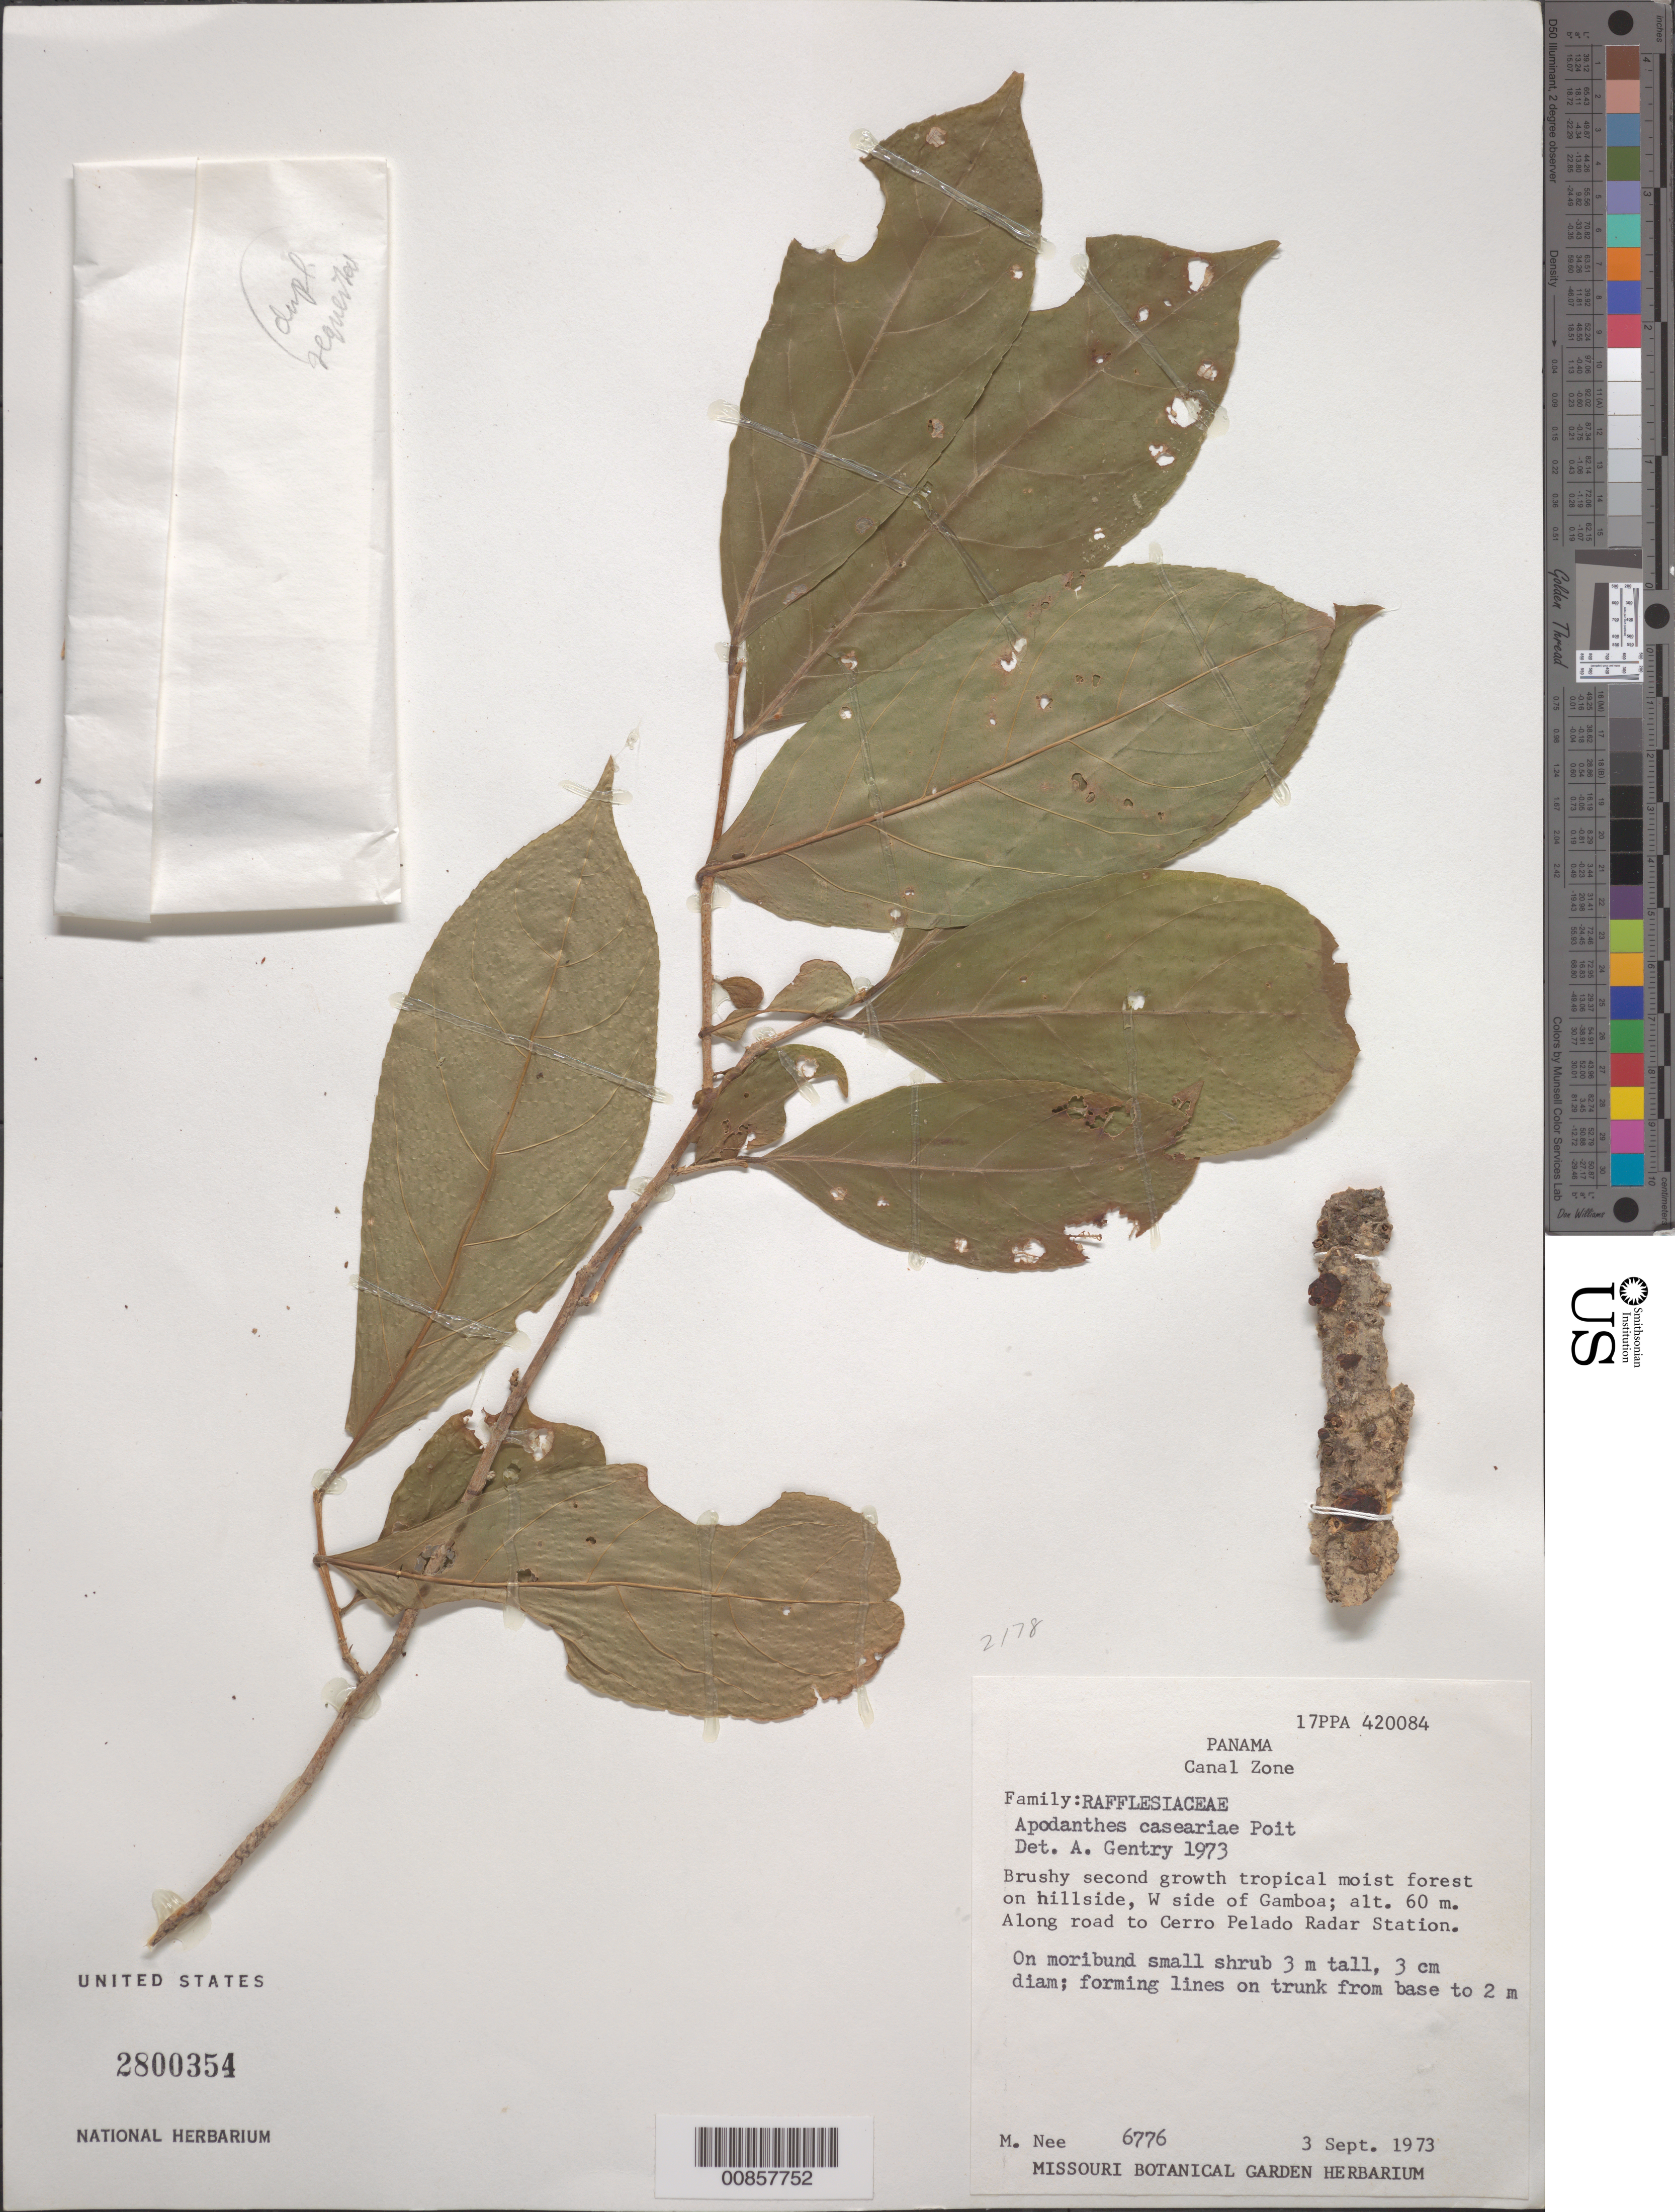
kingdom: Plantae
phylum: Tracheophyta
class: Magnoliopsida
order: Cucurbitales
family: Apodanthaceae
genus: Apodanthes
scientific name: Apodanthes caseariae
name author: Poit.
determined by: Gentry, A. H.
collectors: M. Nee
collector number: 6776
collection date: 1973-09-03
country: Panama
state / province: Colón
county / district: Canal Zone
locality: W side of Gamboa, along road to Cerro Pelado Radar Station. [Canal Zone]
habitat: Brushy second growth tropical moist forest on hillside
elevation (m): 60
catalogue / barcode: US 2800354